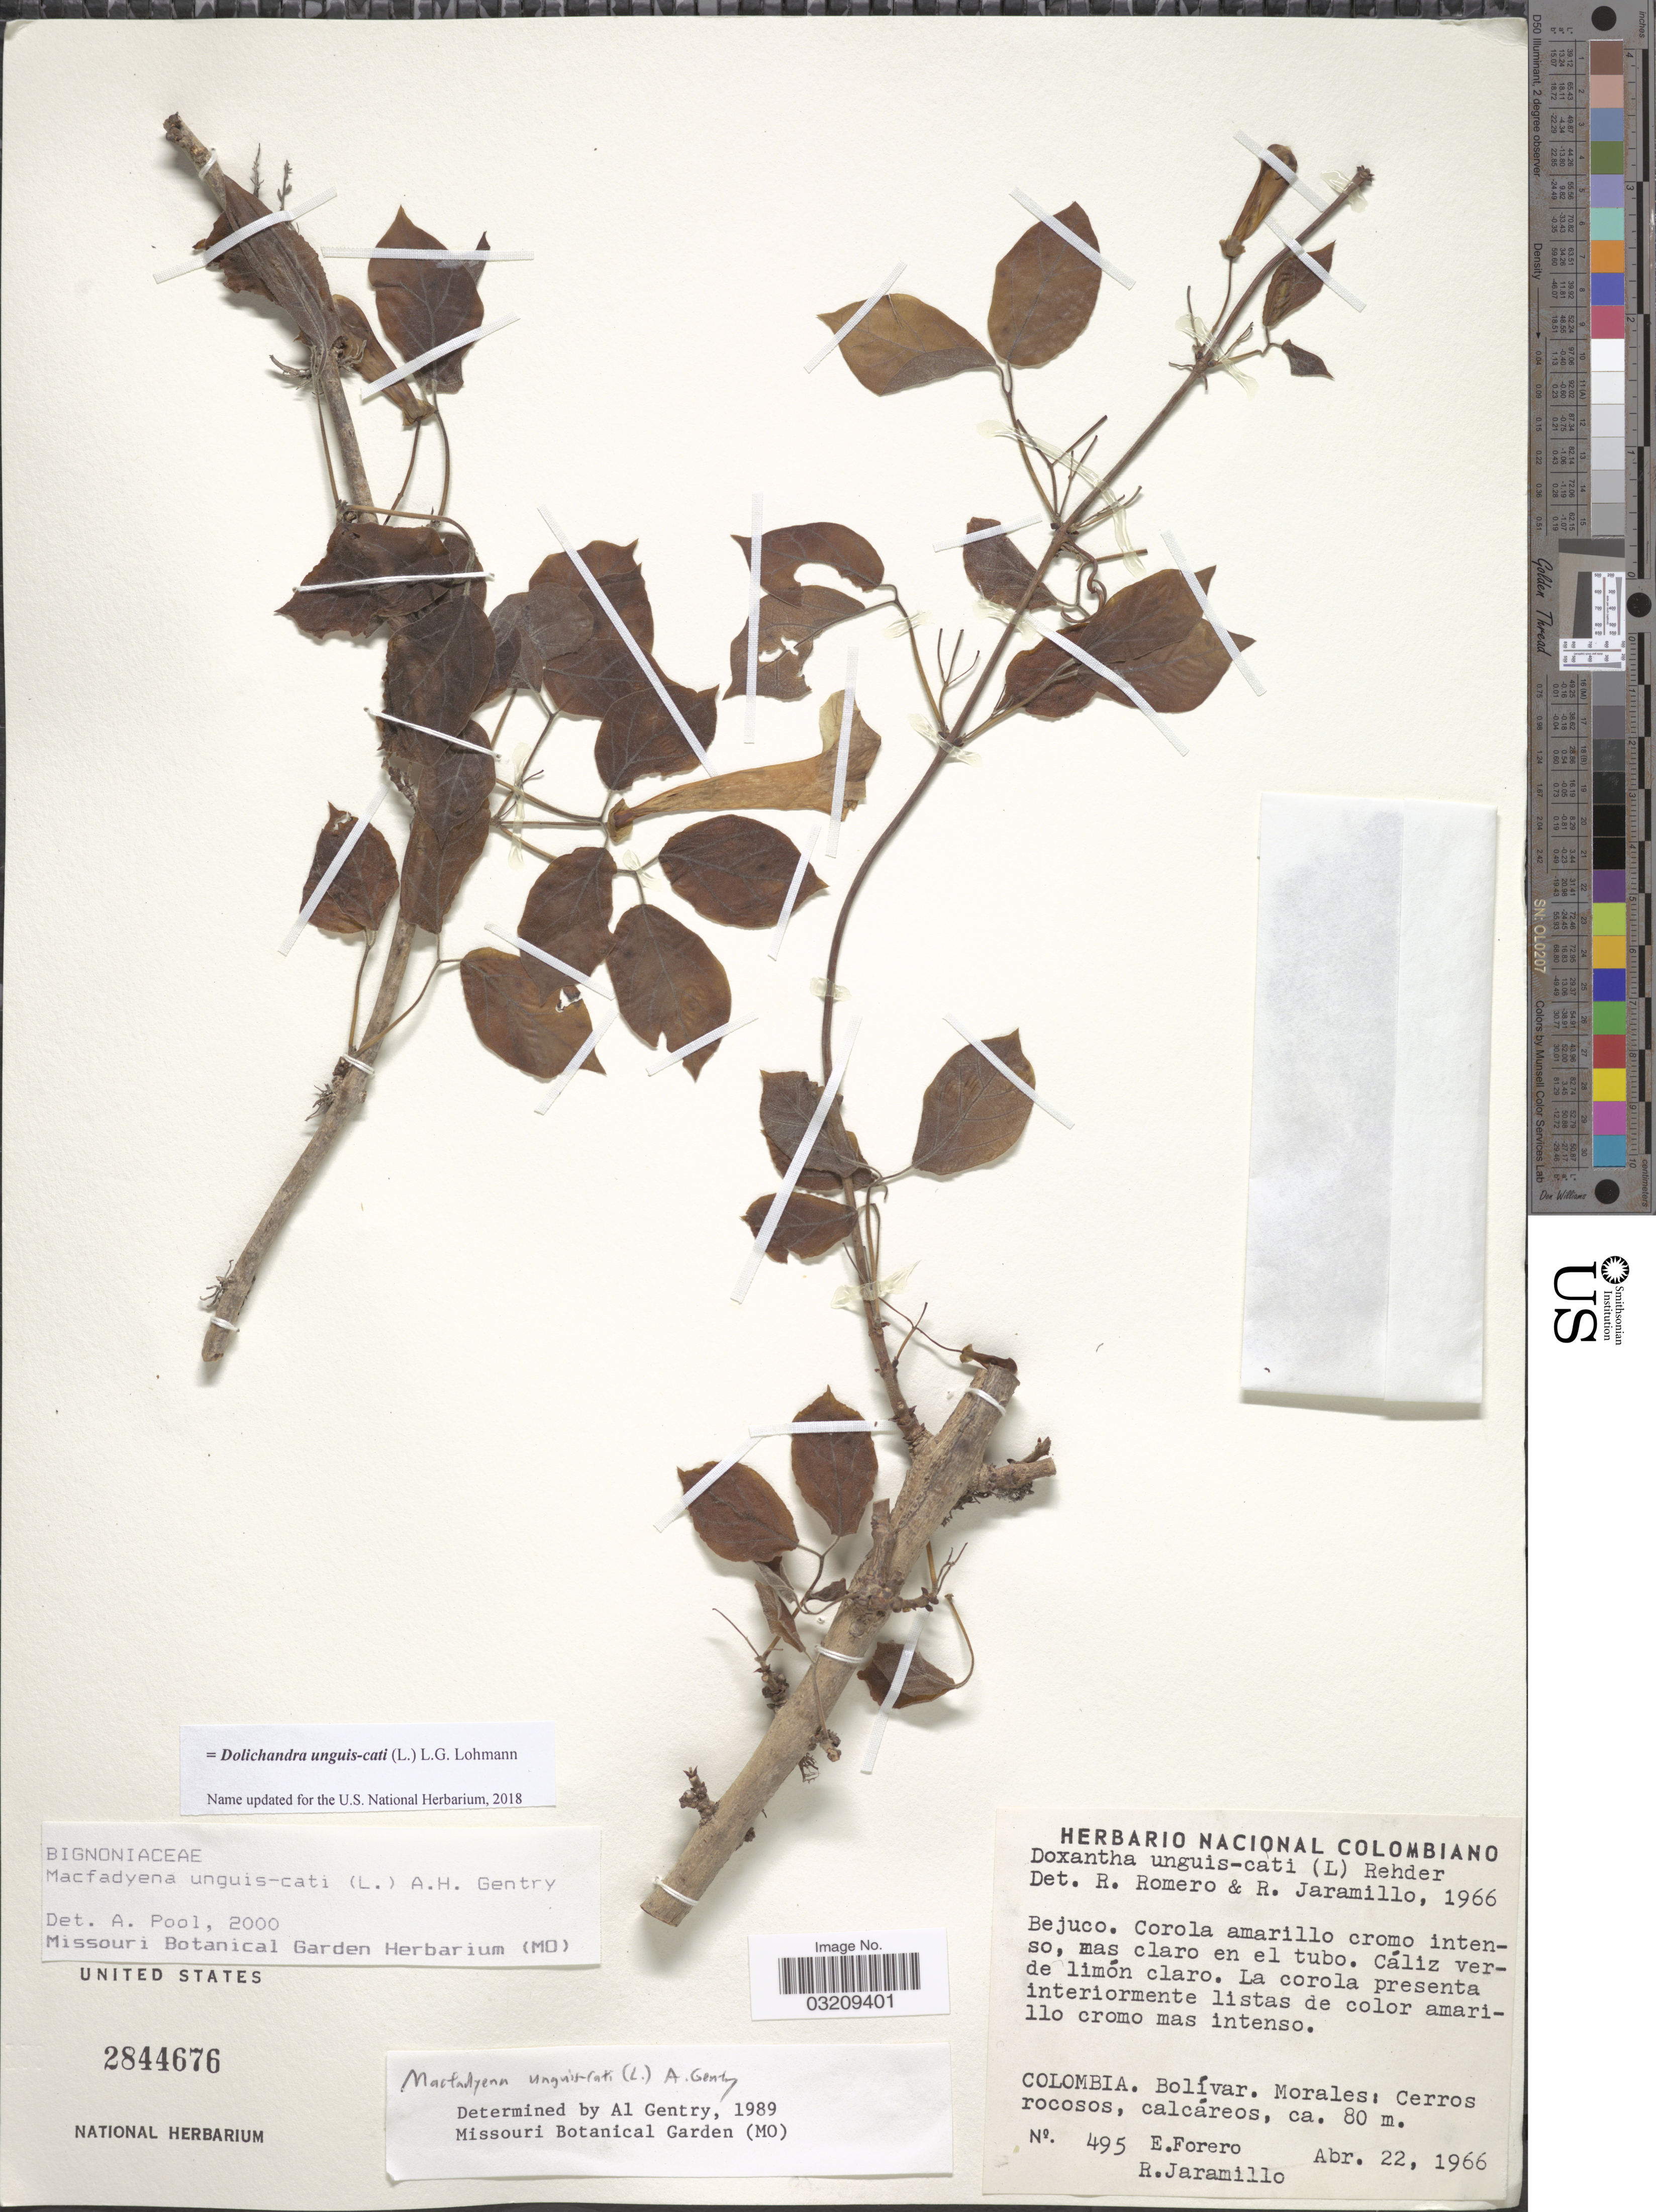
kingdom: Plantae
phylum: Tracheophyta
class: Magnoliopsida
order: Lamiales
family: Bignoniaceae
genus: Dolichandra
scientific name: Dolichandra unguis-cati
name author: (L.) L.G. Lohmann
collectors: E. Forero & R. Jaramillo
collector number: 495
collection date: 1966-04-22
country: Colombia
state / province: Bolívar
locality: Morales: Cerros rocosos, calcáreos.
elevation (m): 80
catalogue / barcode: US 2844676